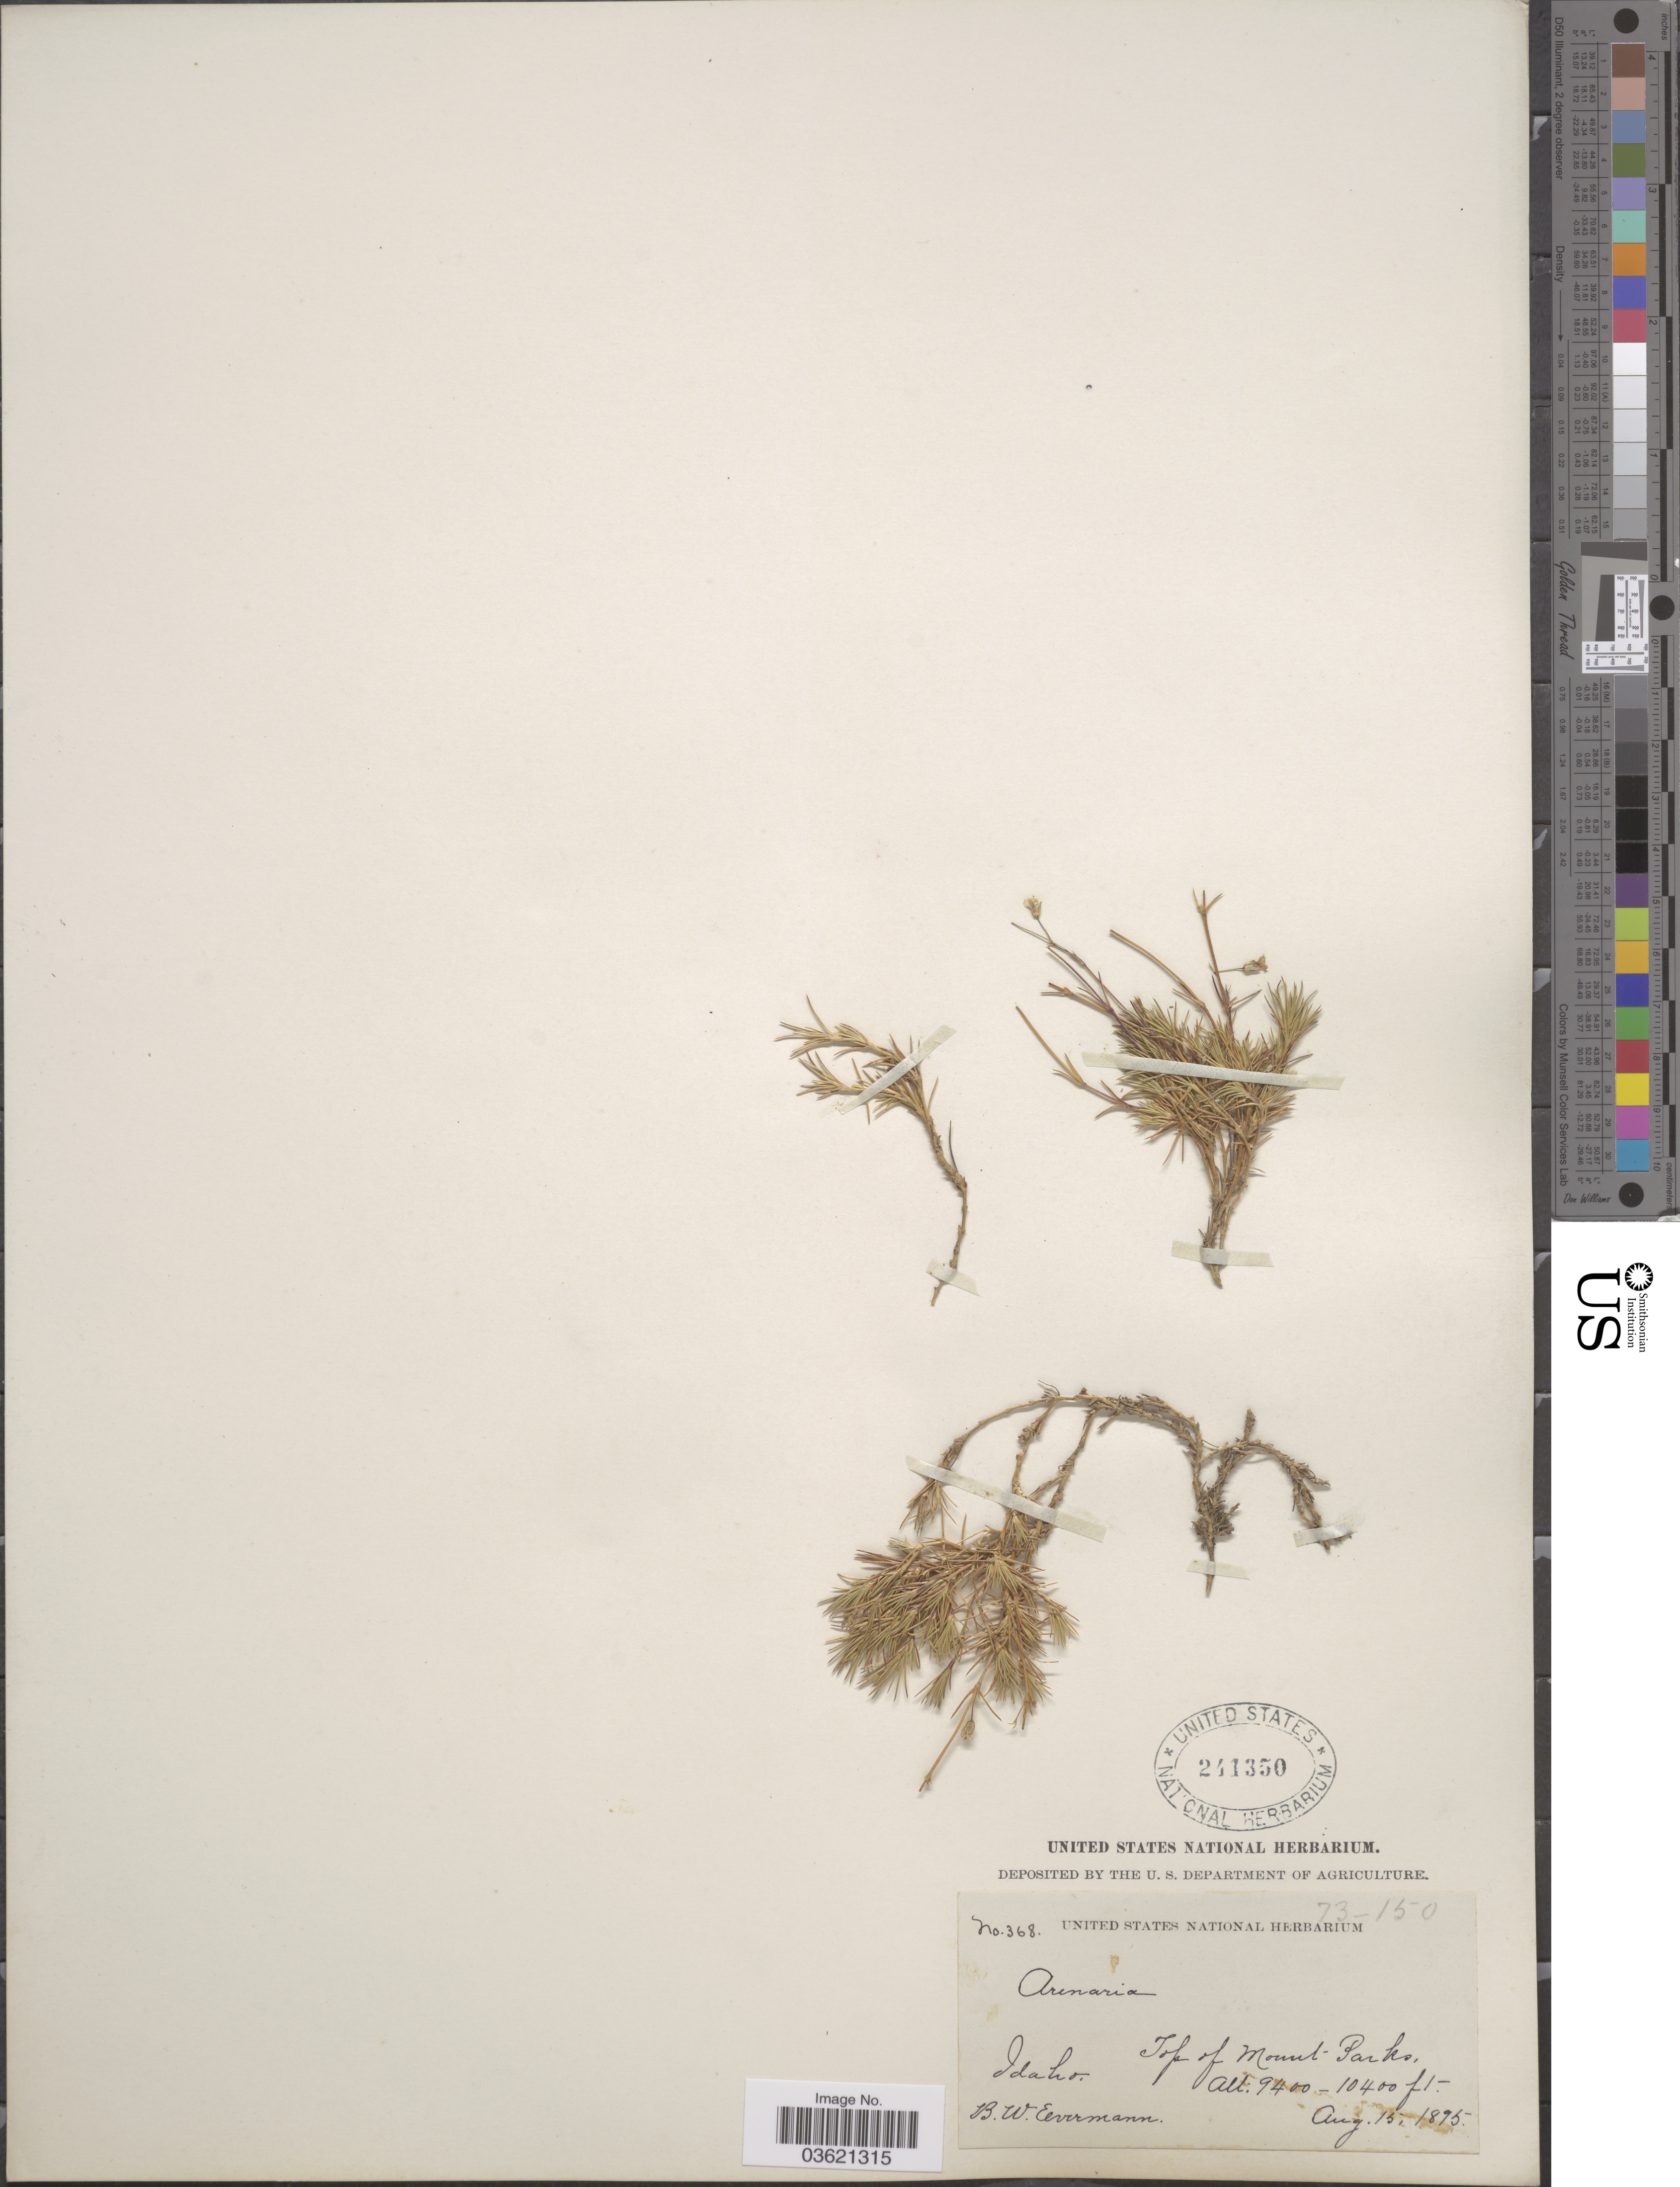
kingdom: Plantae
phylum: Tracheophyta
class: Magnoliopsida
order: Caryophyllales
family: Caryophyllaceae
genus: Arenaria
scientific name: Arenaria sp.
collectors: B. W. Evermann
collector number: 368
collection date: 1895-08-15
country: United States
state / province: Idaho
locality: Top of Mount Parks.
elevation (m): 2865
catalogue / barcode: US 241350